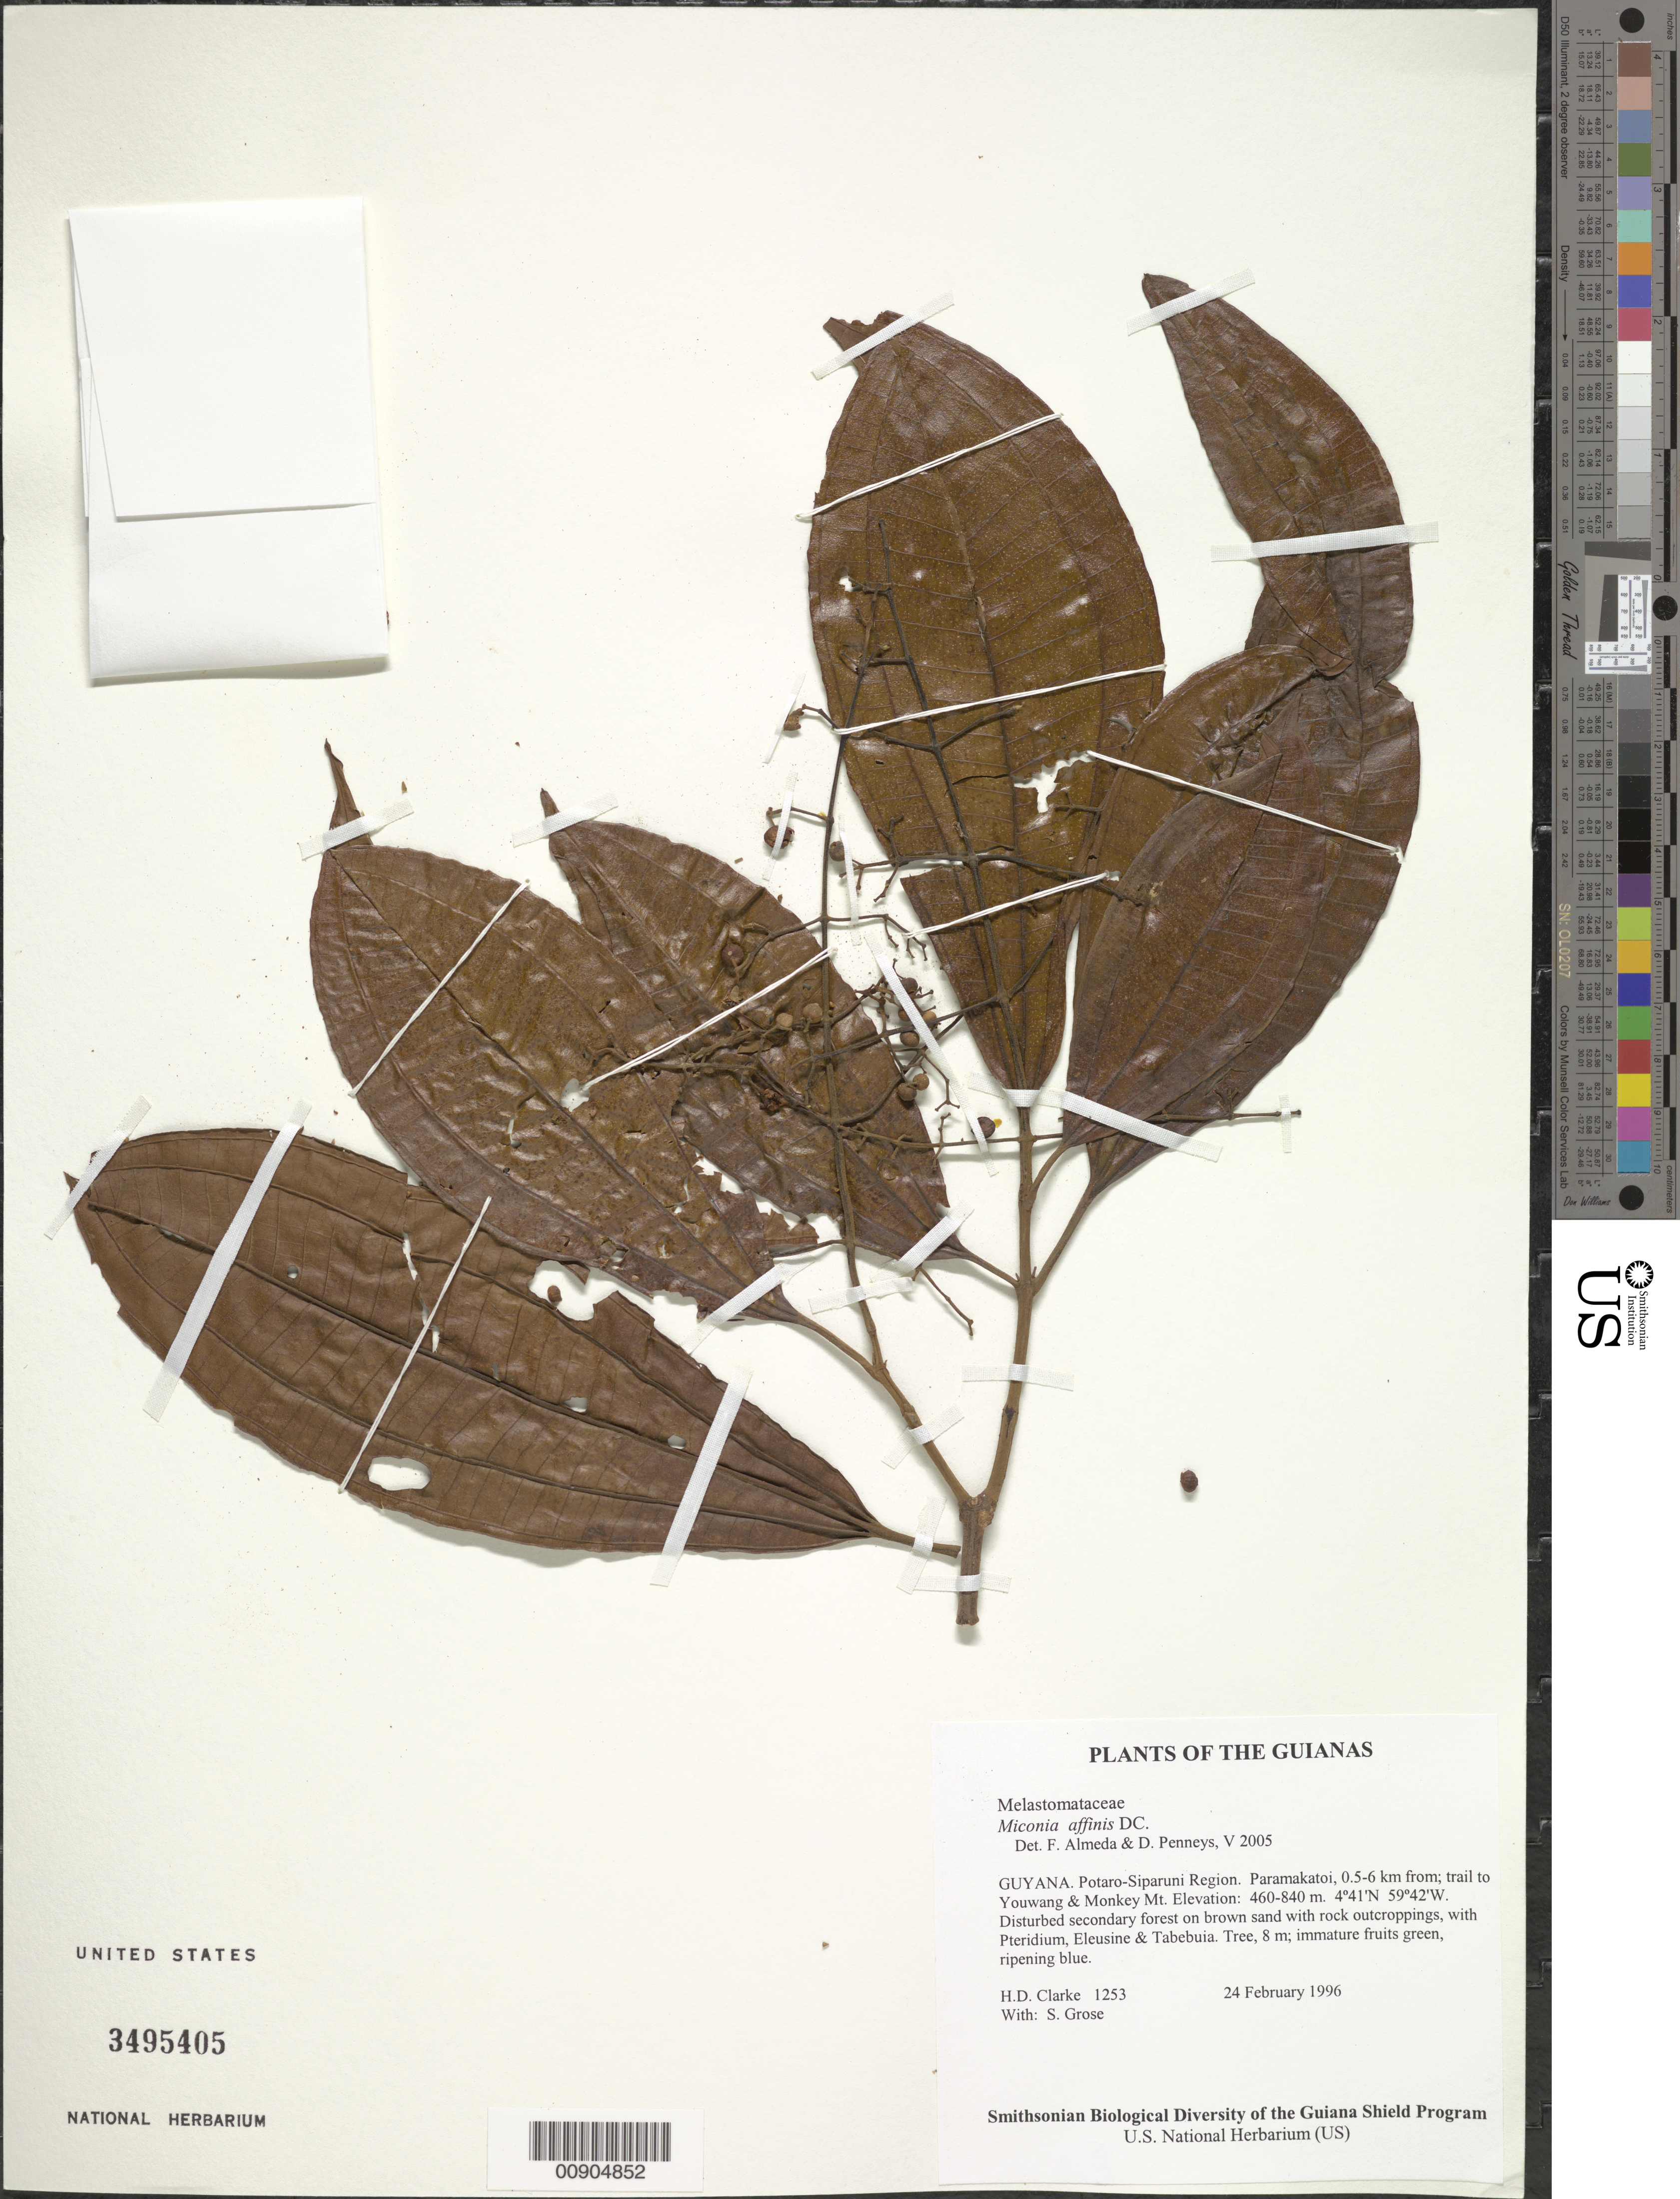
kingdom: Plantae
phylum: Tracheophyta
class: Magnoliopsida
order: Myrtales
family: Melastomataceae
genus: Miconia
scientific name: Miconia affinis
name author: DC.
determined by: Almeda, F.; Penneys, D. S.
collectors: H. D. Clarke & S. Grose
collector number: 1253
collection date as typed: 24 February 1996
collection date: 1996-02-24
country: Guyana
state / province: Potaro-Siparuni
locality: Paramakatoi, 0.5-6 km from; trail to Youwang & Monkey Mt.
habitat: Disturbed secondary forest on brown sand with rock outcroppings, with Pteridium, Eleusine & Tabebuia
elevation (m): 460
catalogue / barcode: US 3495405